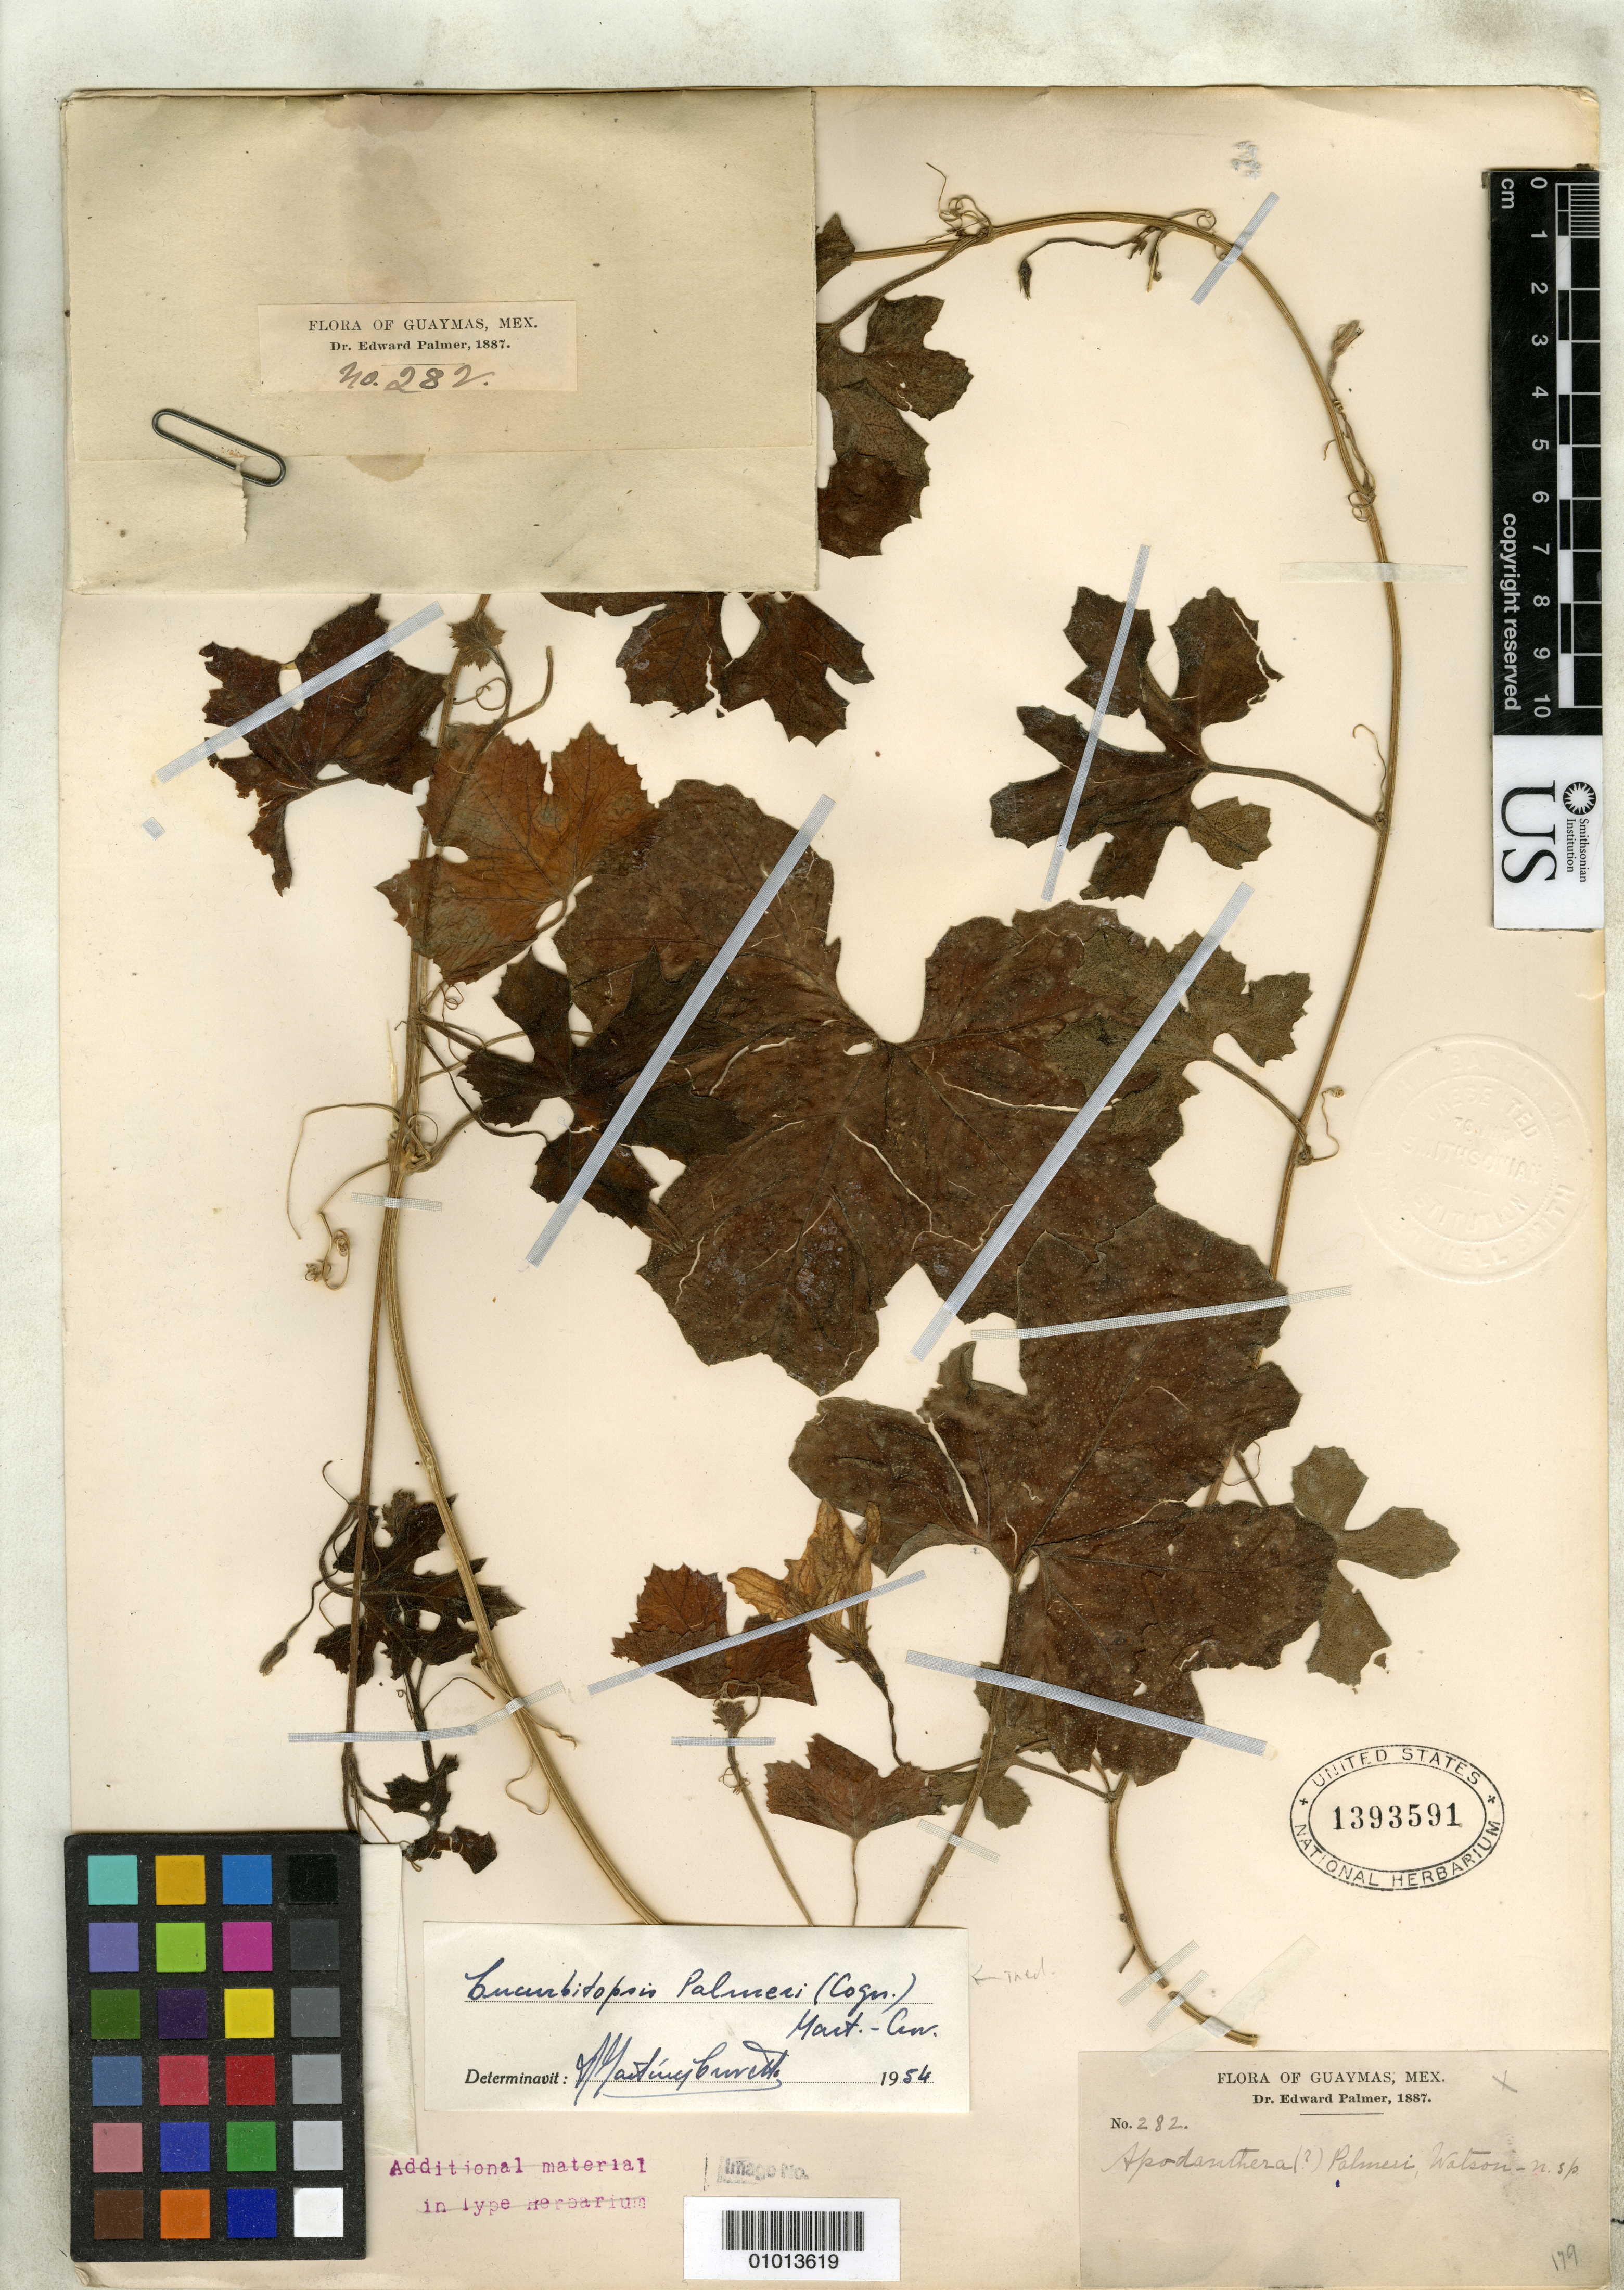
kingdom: Plantae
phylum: Tracheophyta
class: Magnoliopsida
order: Cucurbitales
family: Cucurbitaceae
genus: Apodanthera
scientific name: Apodanthera palmeri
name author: S. Watson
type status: Type Collection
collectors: E. Palmer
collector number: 282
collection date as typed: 1887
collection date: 1887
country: Mexico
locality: Guaymas.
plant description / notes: Annotated by Martínez-Crovetto (1954) as "Cucurbitopsis palmeri", genus & combination apparently never published.; Specimen ex John Donnell Smith herbarium.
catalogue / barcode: US 1393591